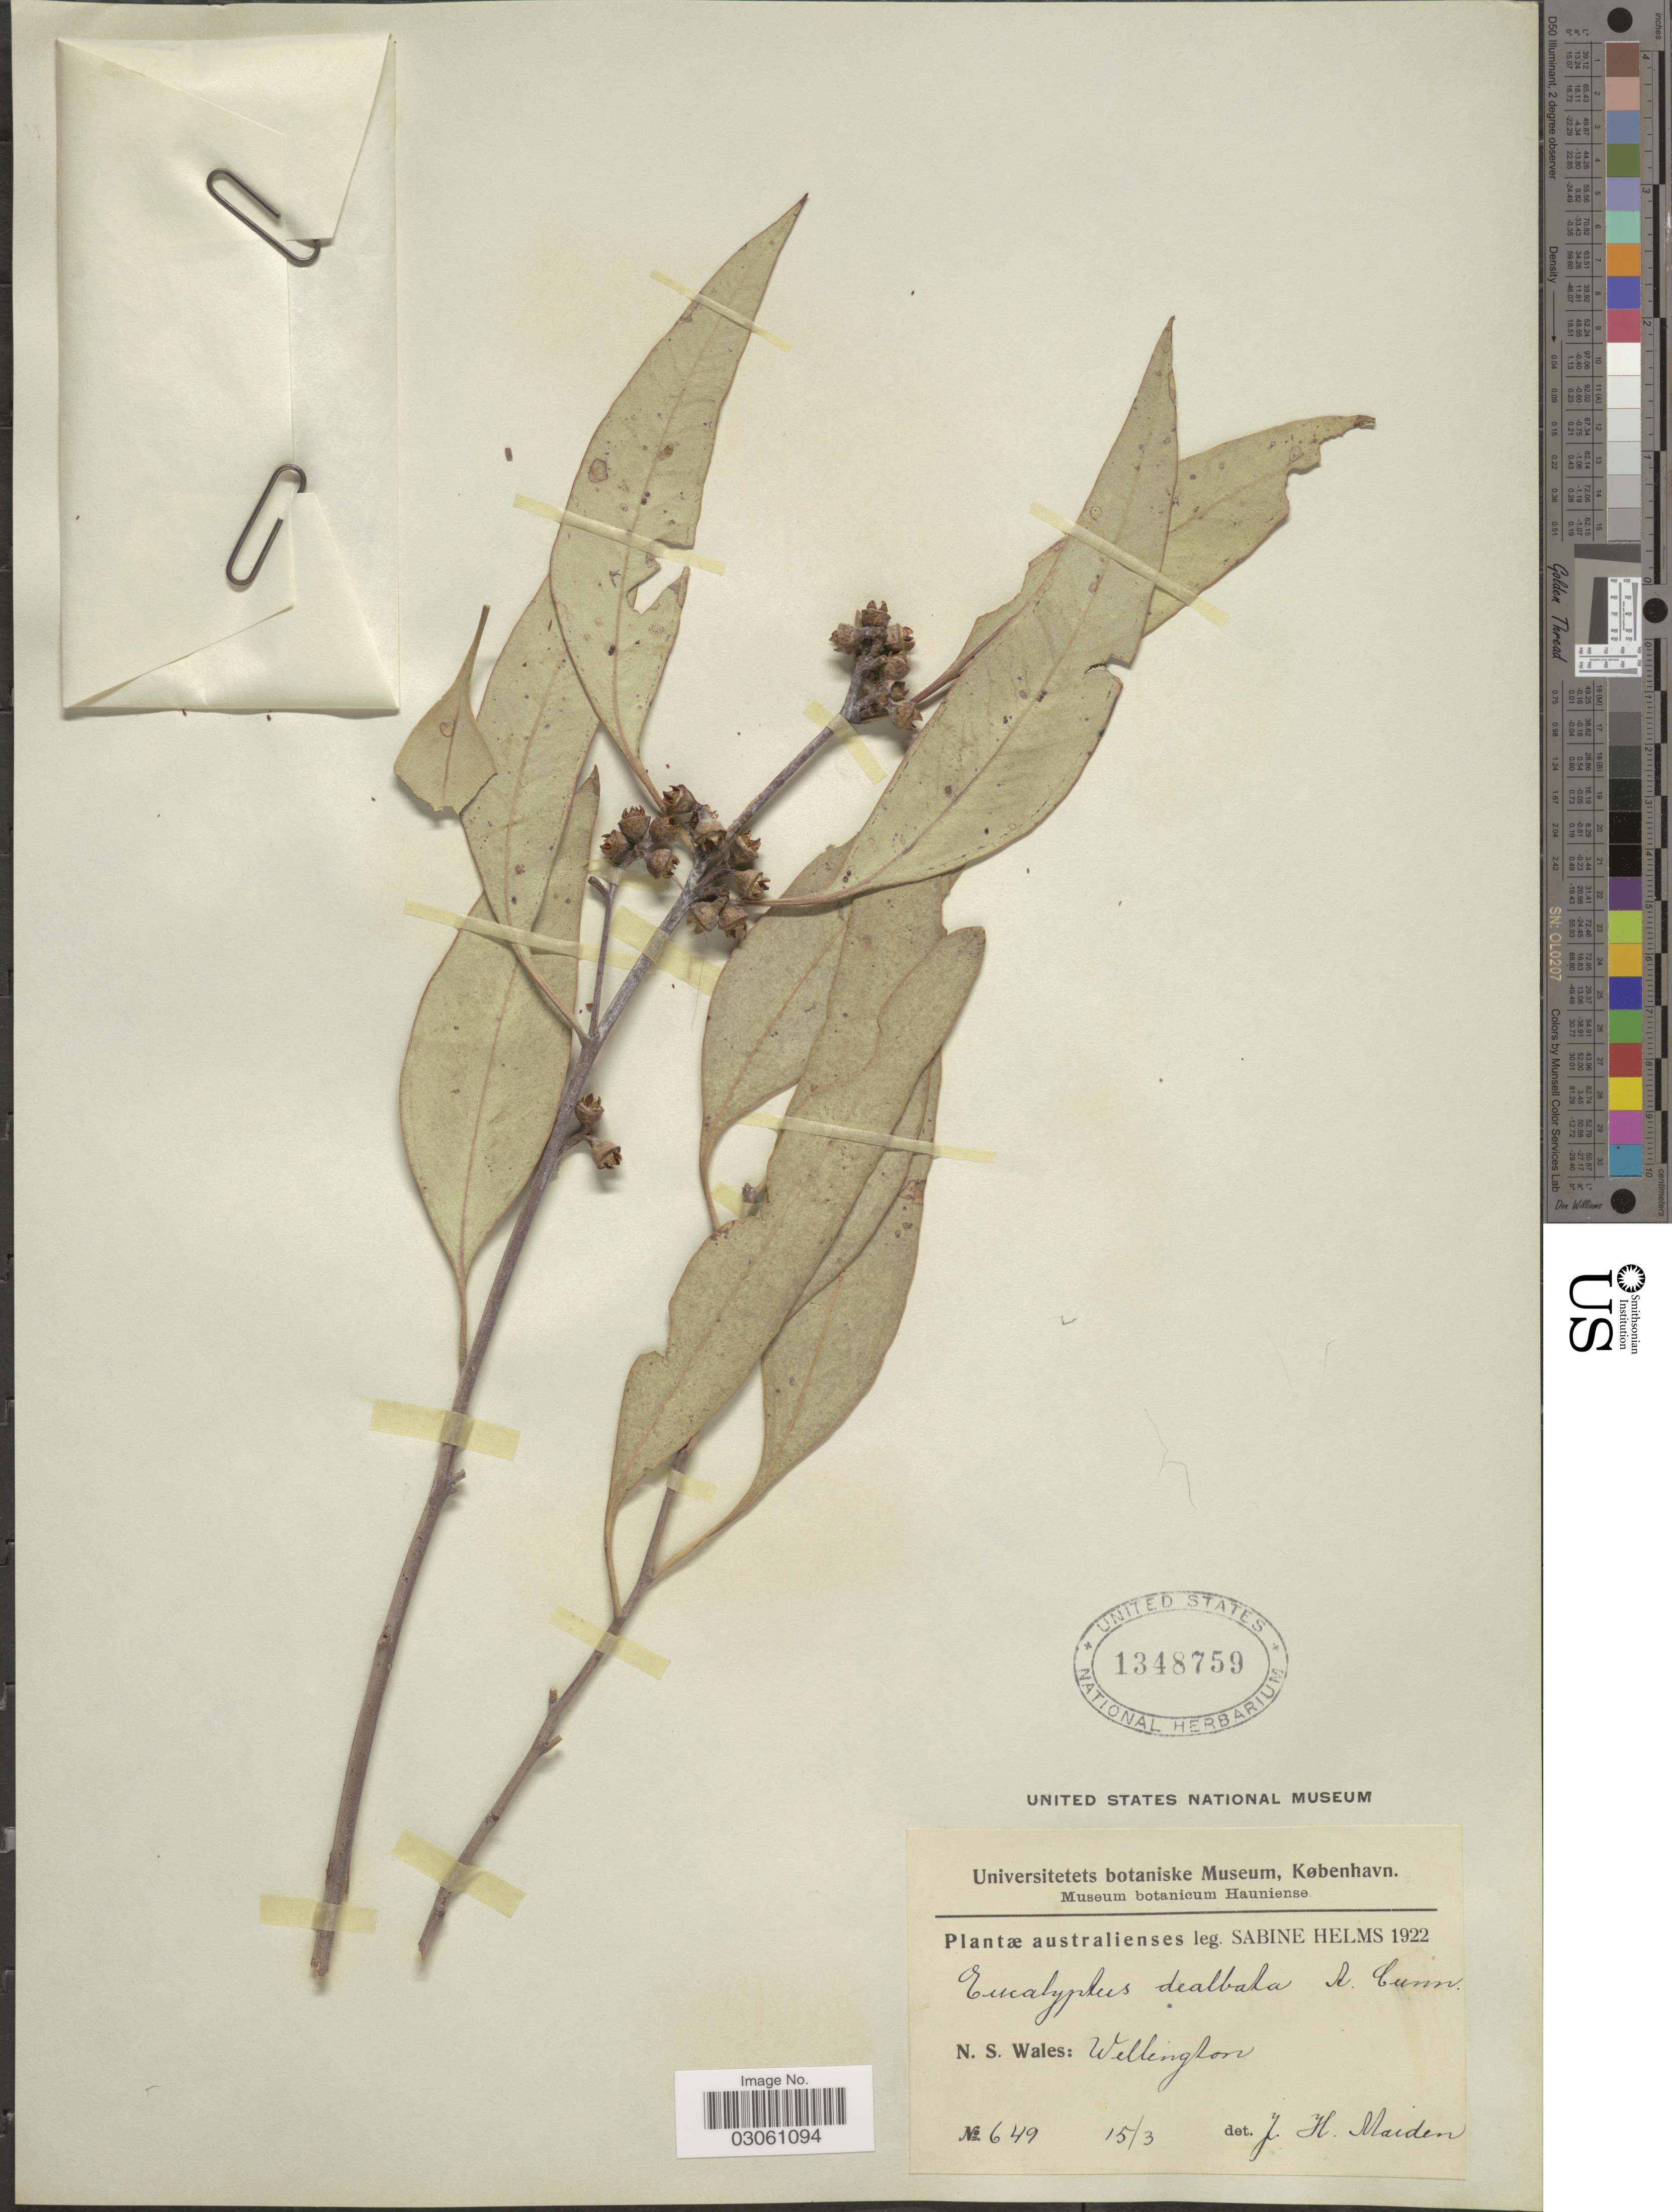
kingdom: Plantae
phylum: Tracheophyta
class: Magnoliopsida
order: Myrtales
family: Myrtaceae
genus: Eucalyptus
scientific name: Eucalyptus dealbata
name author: A. Cunn. ex S. Schauer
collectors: S. Helms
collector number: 649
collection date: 1922-03-15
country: Australia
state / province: New South Wales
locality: Wellington.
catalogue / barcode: US 1348759